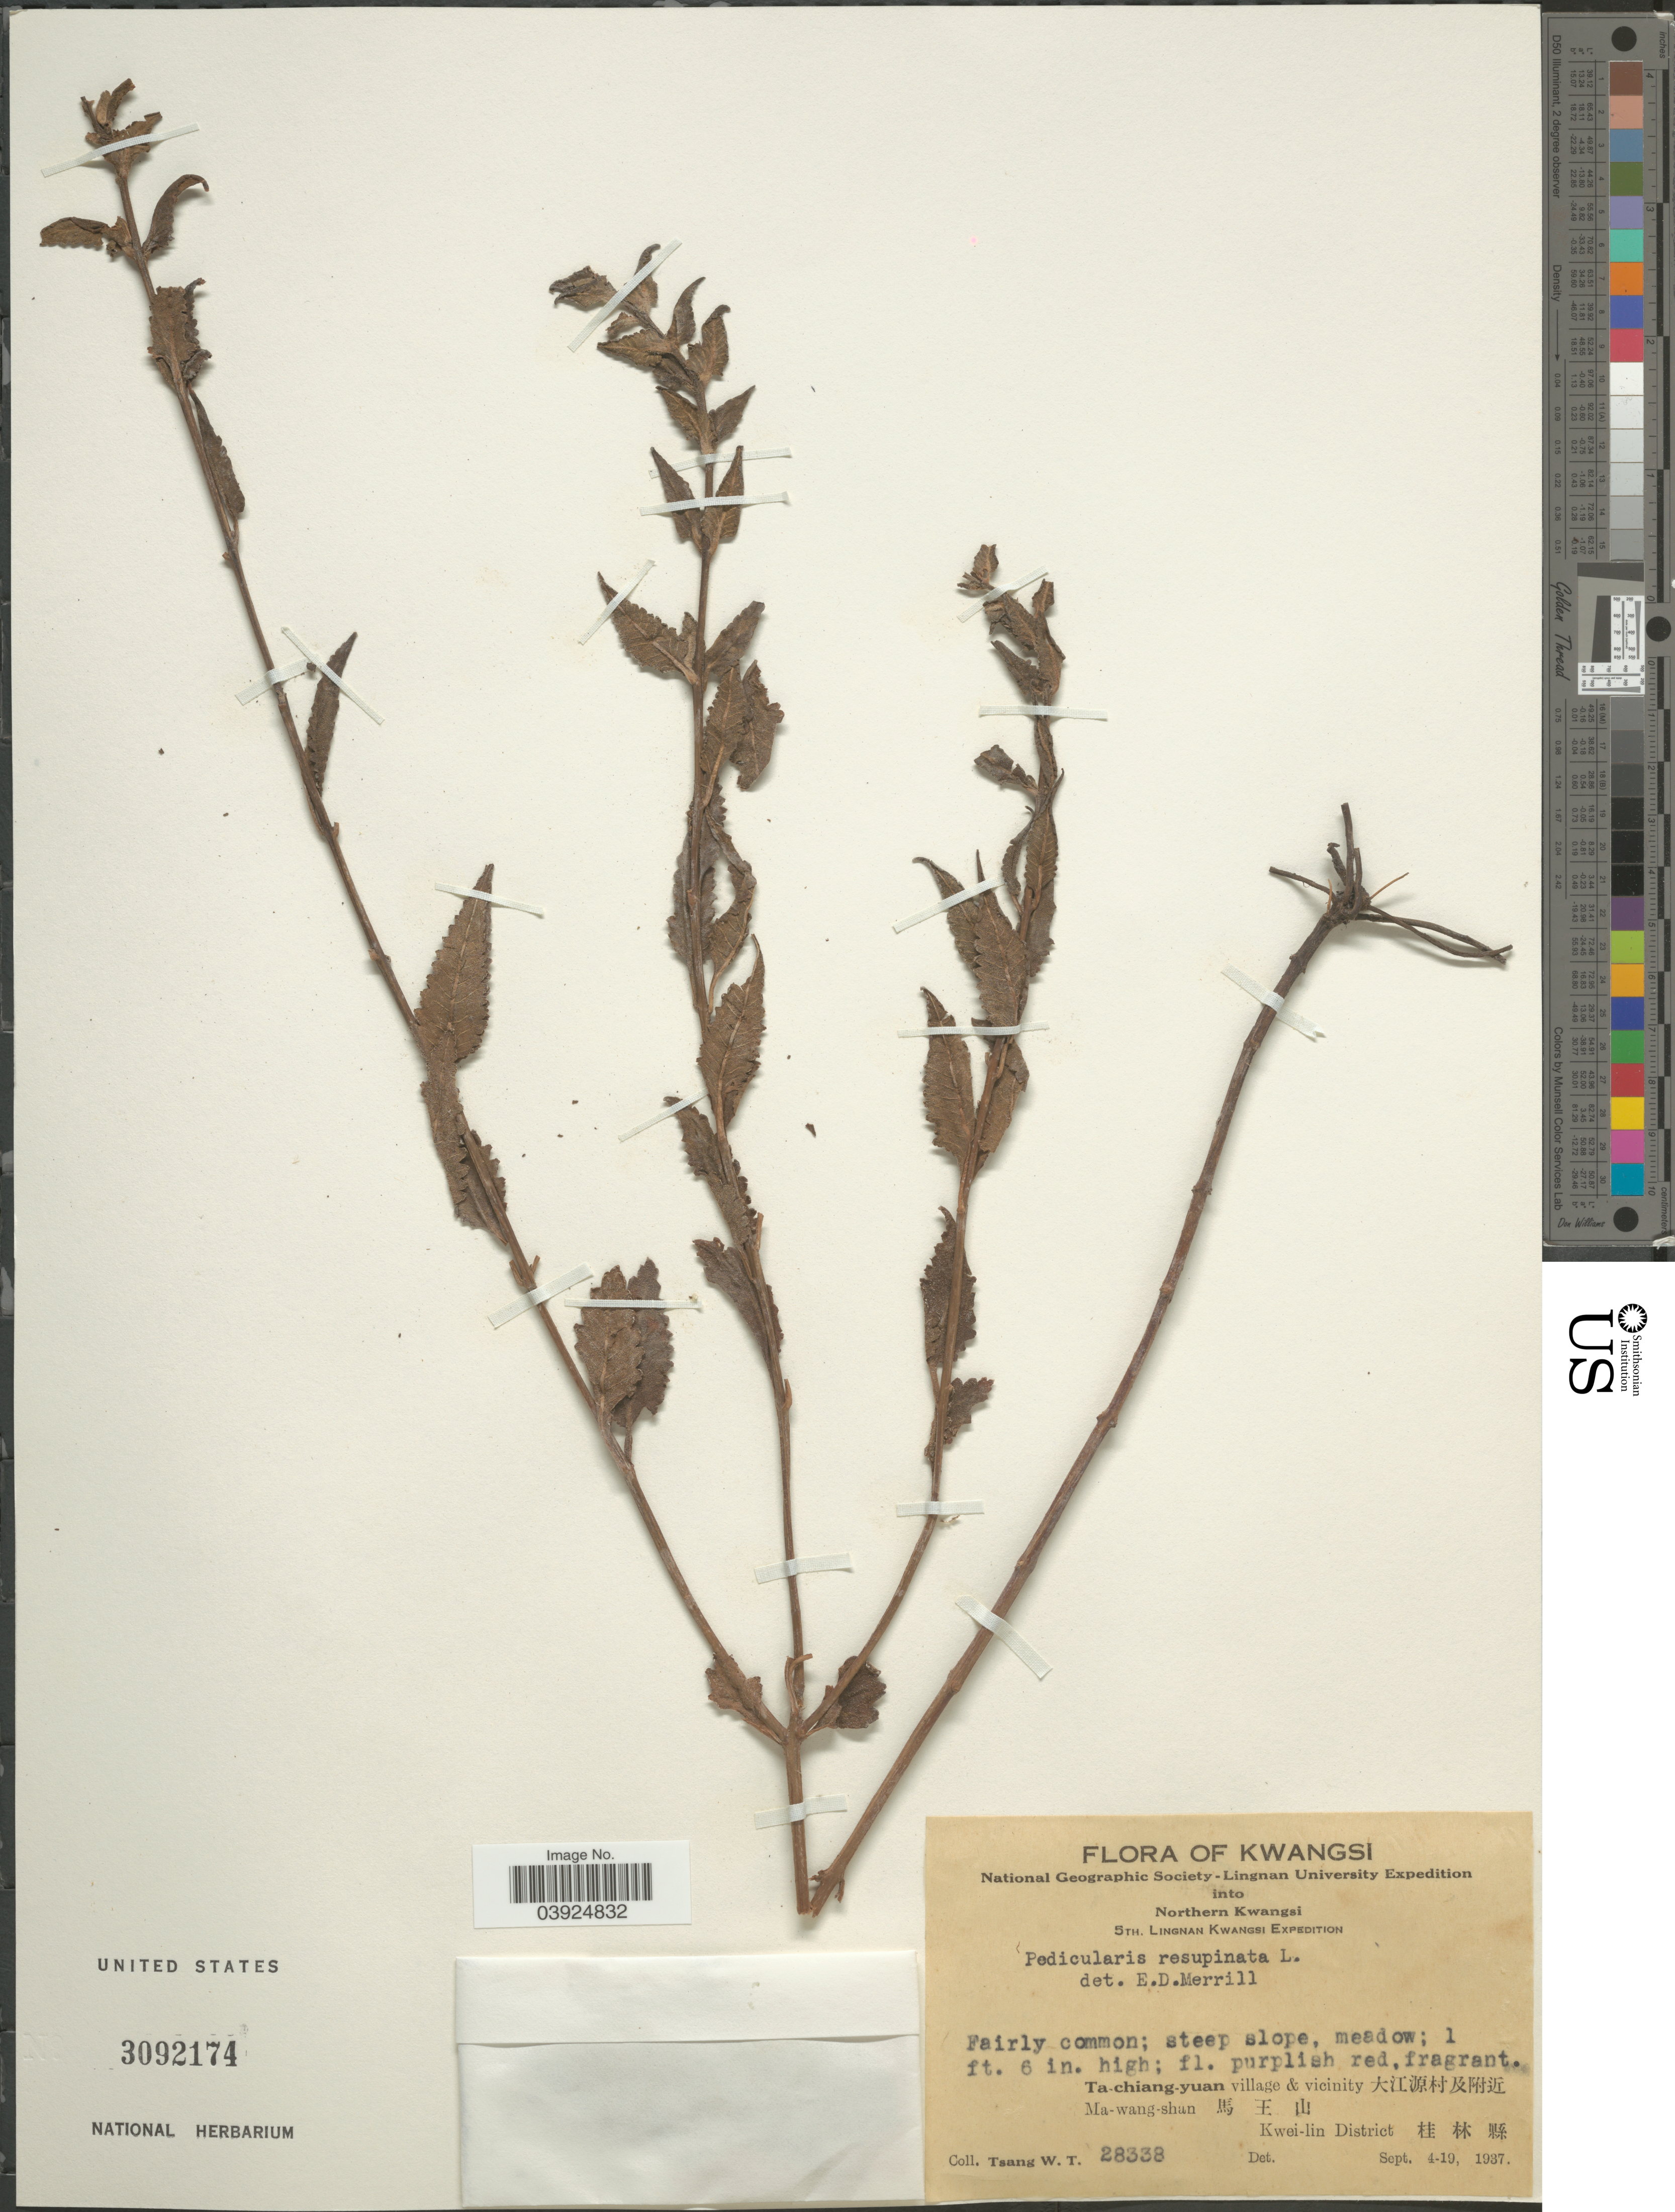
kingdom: Plantae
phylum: Tracheophyta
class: Magnoliopsida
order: Lamiales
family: Orobanchaceae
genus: Pedicularis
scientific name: Pedicularis resupinata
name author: L.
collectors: W. T. Tsang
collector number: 28338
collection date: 1937-09-04/1937-09-19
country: China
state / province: Guangxi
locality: Northern Kwangsi. Ta-chiang-yuan village & vicinity X. Ma-wang-shan X. Kwei-lin District X.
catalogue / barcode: US 3092174